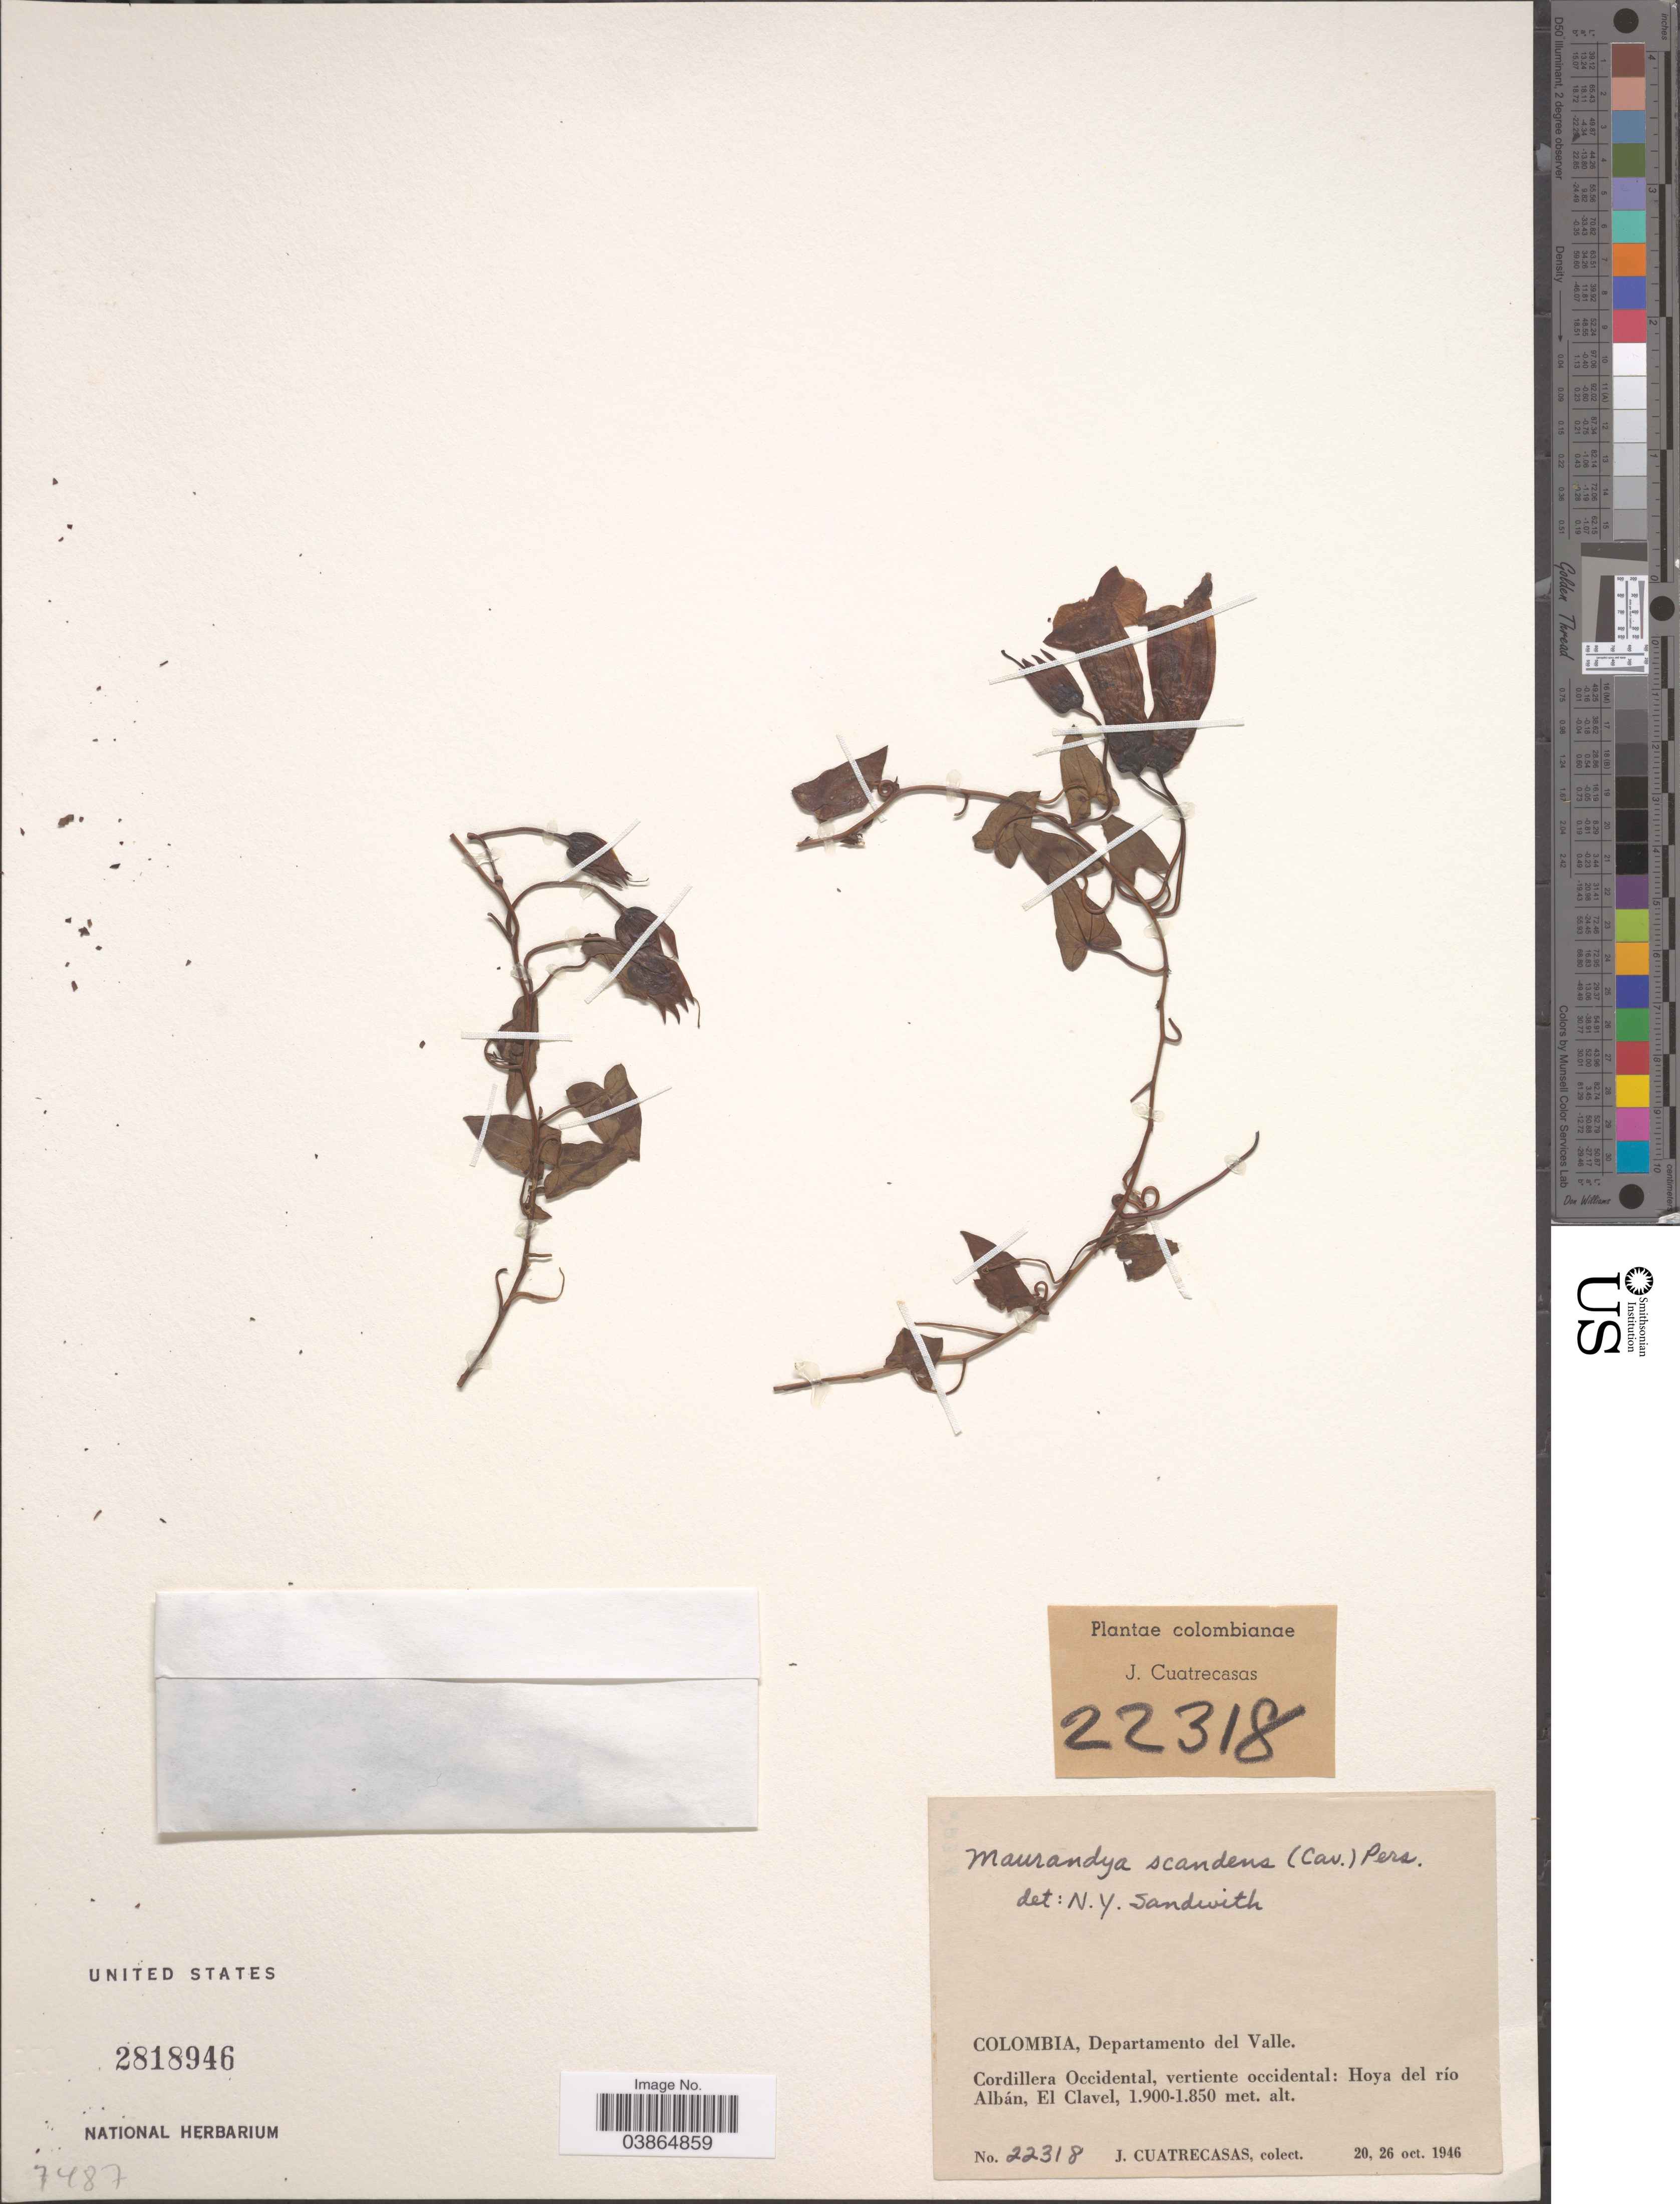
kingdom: Plantae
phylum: Tracheophyta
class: Magnoliopsida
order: Lamiales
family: Plantaginaceae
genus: Maurandya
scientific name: Maurandya scandens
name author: (Cav.) Pers.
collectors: J. Cuatrecasas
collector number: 22318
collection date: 1946-10-20/1946-10-26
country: Colombia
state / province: Valle del Cauca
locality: Departamento del Valle. Cordillera Occidental, vertiente occidental: Hoya del río Albán, El Clavel.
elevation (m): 1850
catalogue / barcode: US 2818946